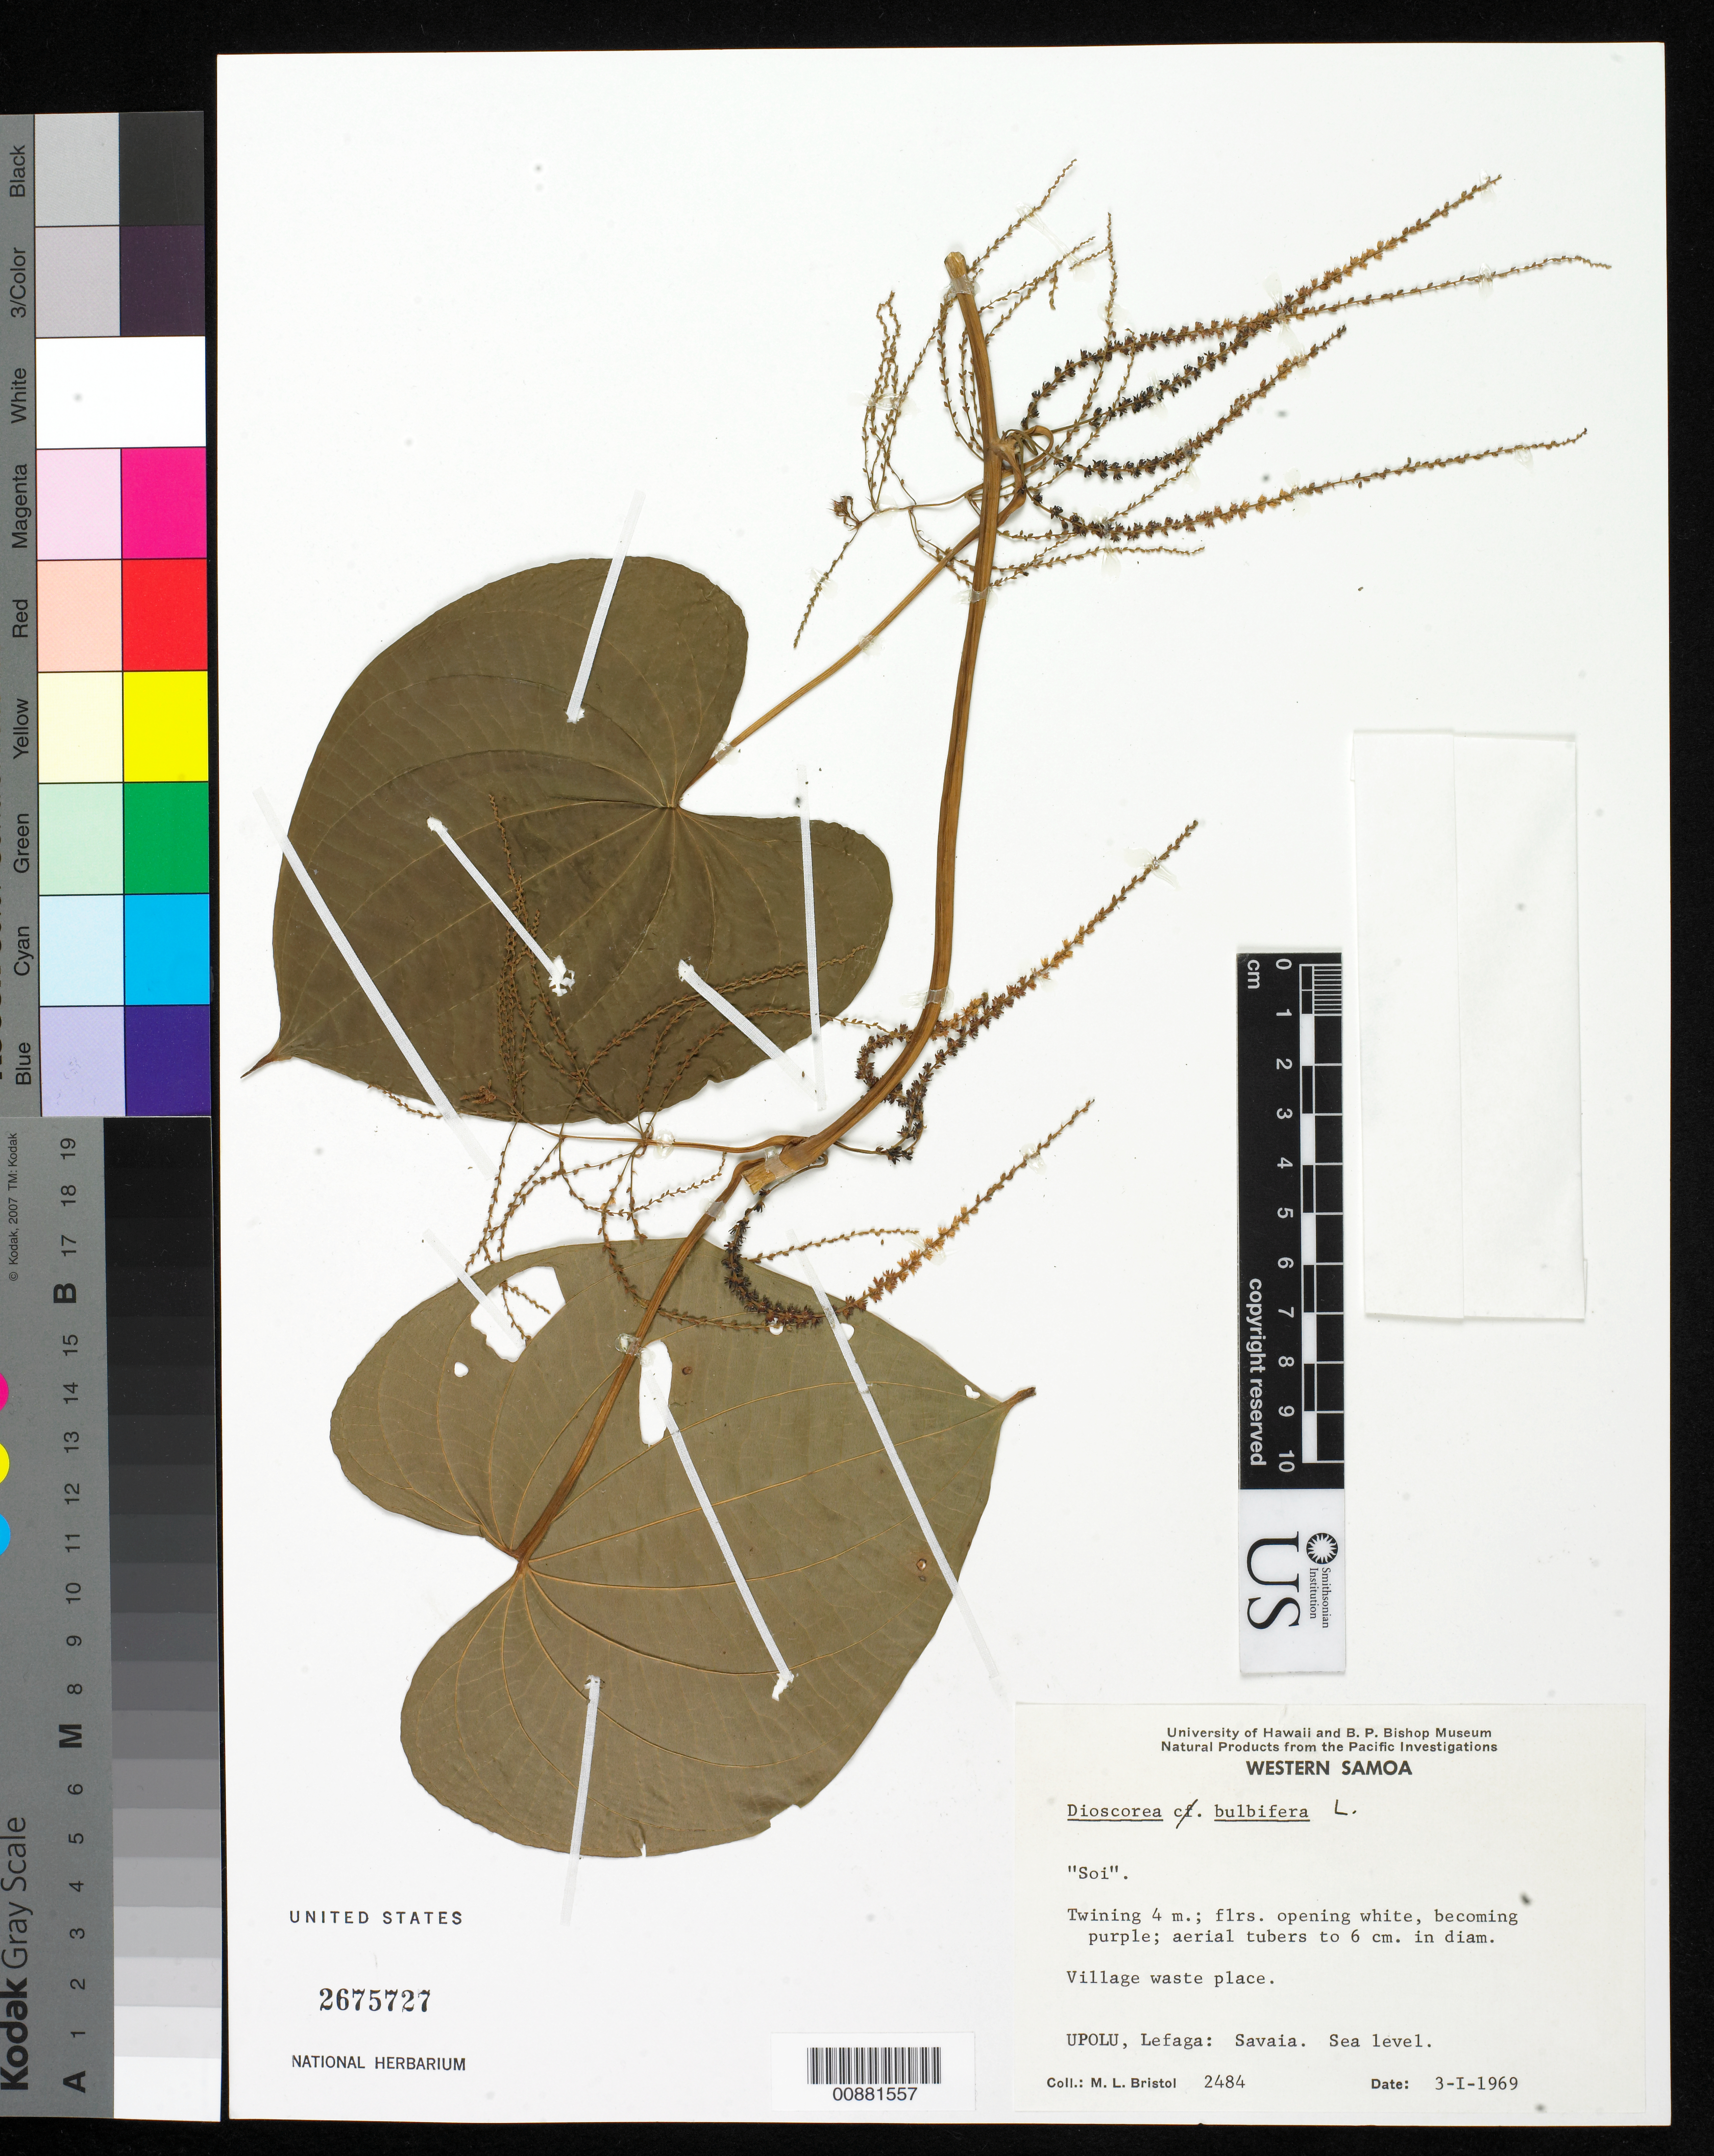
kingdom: Plantae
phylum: Tracheophyta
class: Liliopsida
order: Dioscoreales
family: Dioscoreaceae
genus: Dioscorea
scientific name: Dioscorea bulbifera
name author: L.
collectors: M. L. Bristol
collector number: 2484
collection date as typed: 01 Mar 1969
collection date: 1969-03-01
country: Samoa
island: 'Upolu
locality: Lefaga: Savaia.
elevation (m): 0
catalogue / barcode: US 2675727